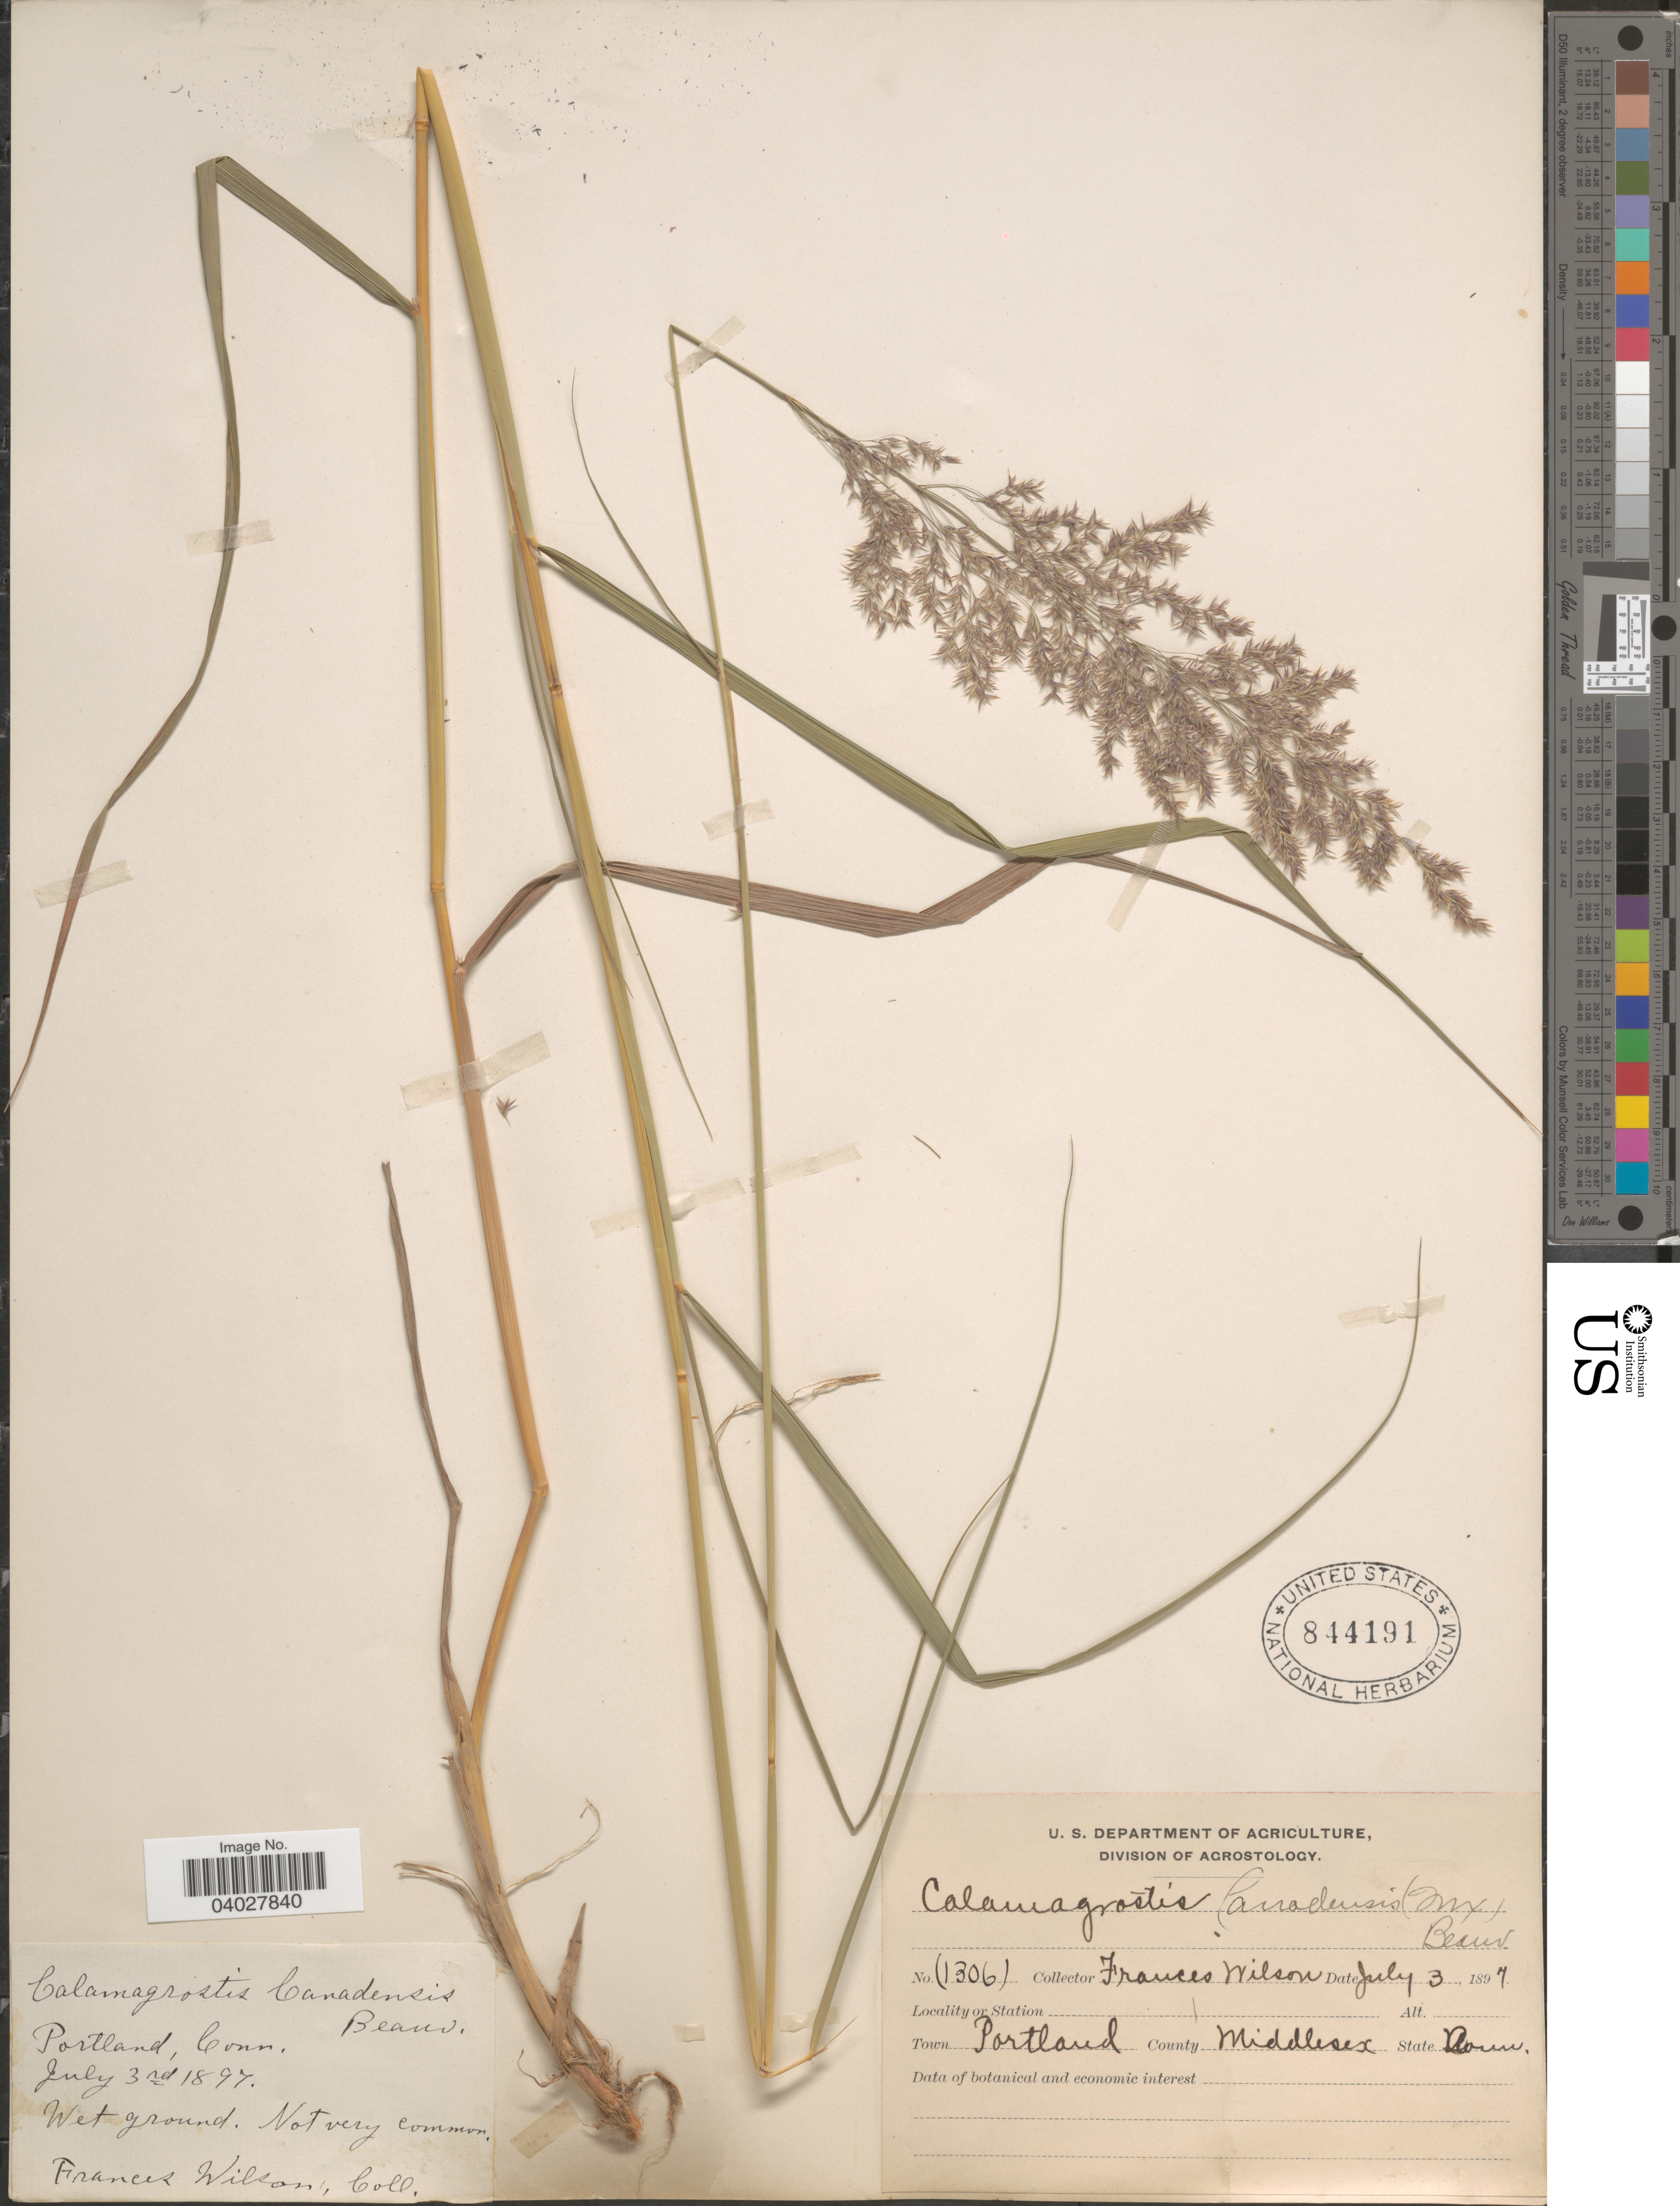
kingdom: Plantae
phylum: Tracheophyta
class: Liliopsida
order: Poales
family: Poaceae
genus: Calamagrostis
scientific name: Calamagrostis canadensis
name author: (Michx.) P. Beauv.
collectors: F. D. Wilson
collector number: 1306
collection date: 1897-07-03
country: United States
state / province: Connecticut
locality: Town Portland. County Middlesex.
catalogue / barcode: US 844191